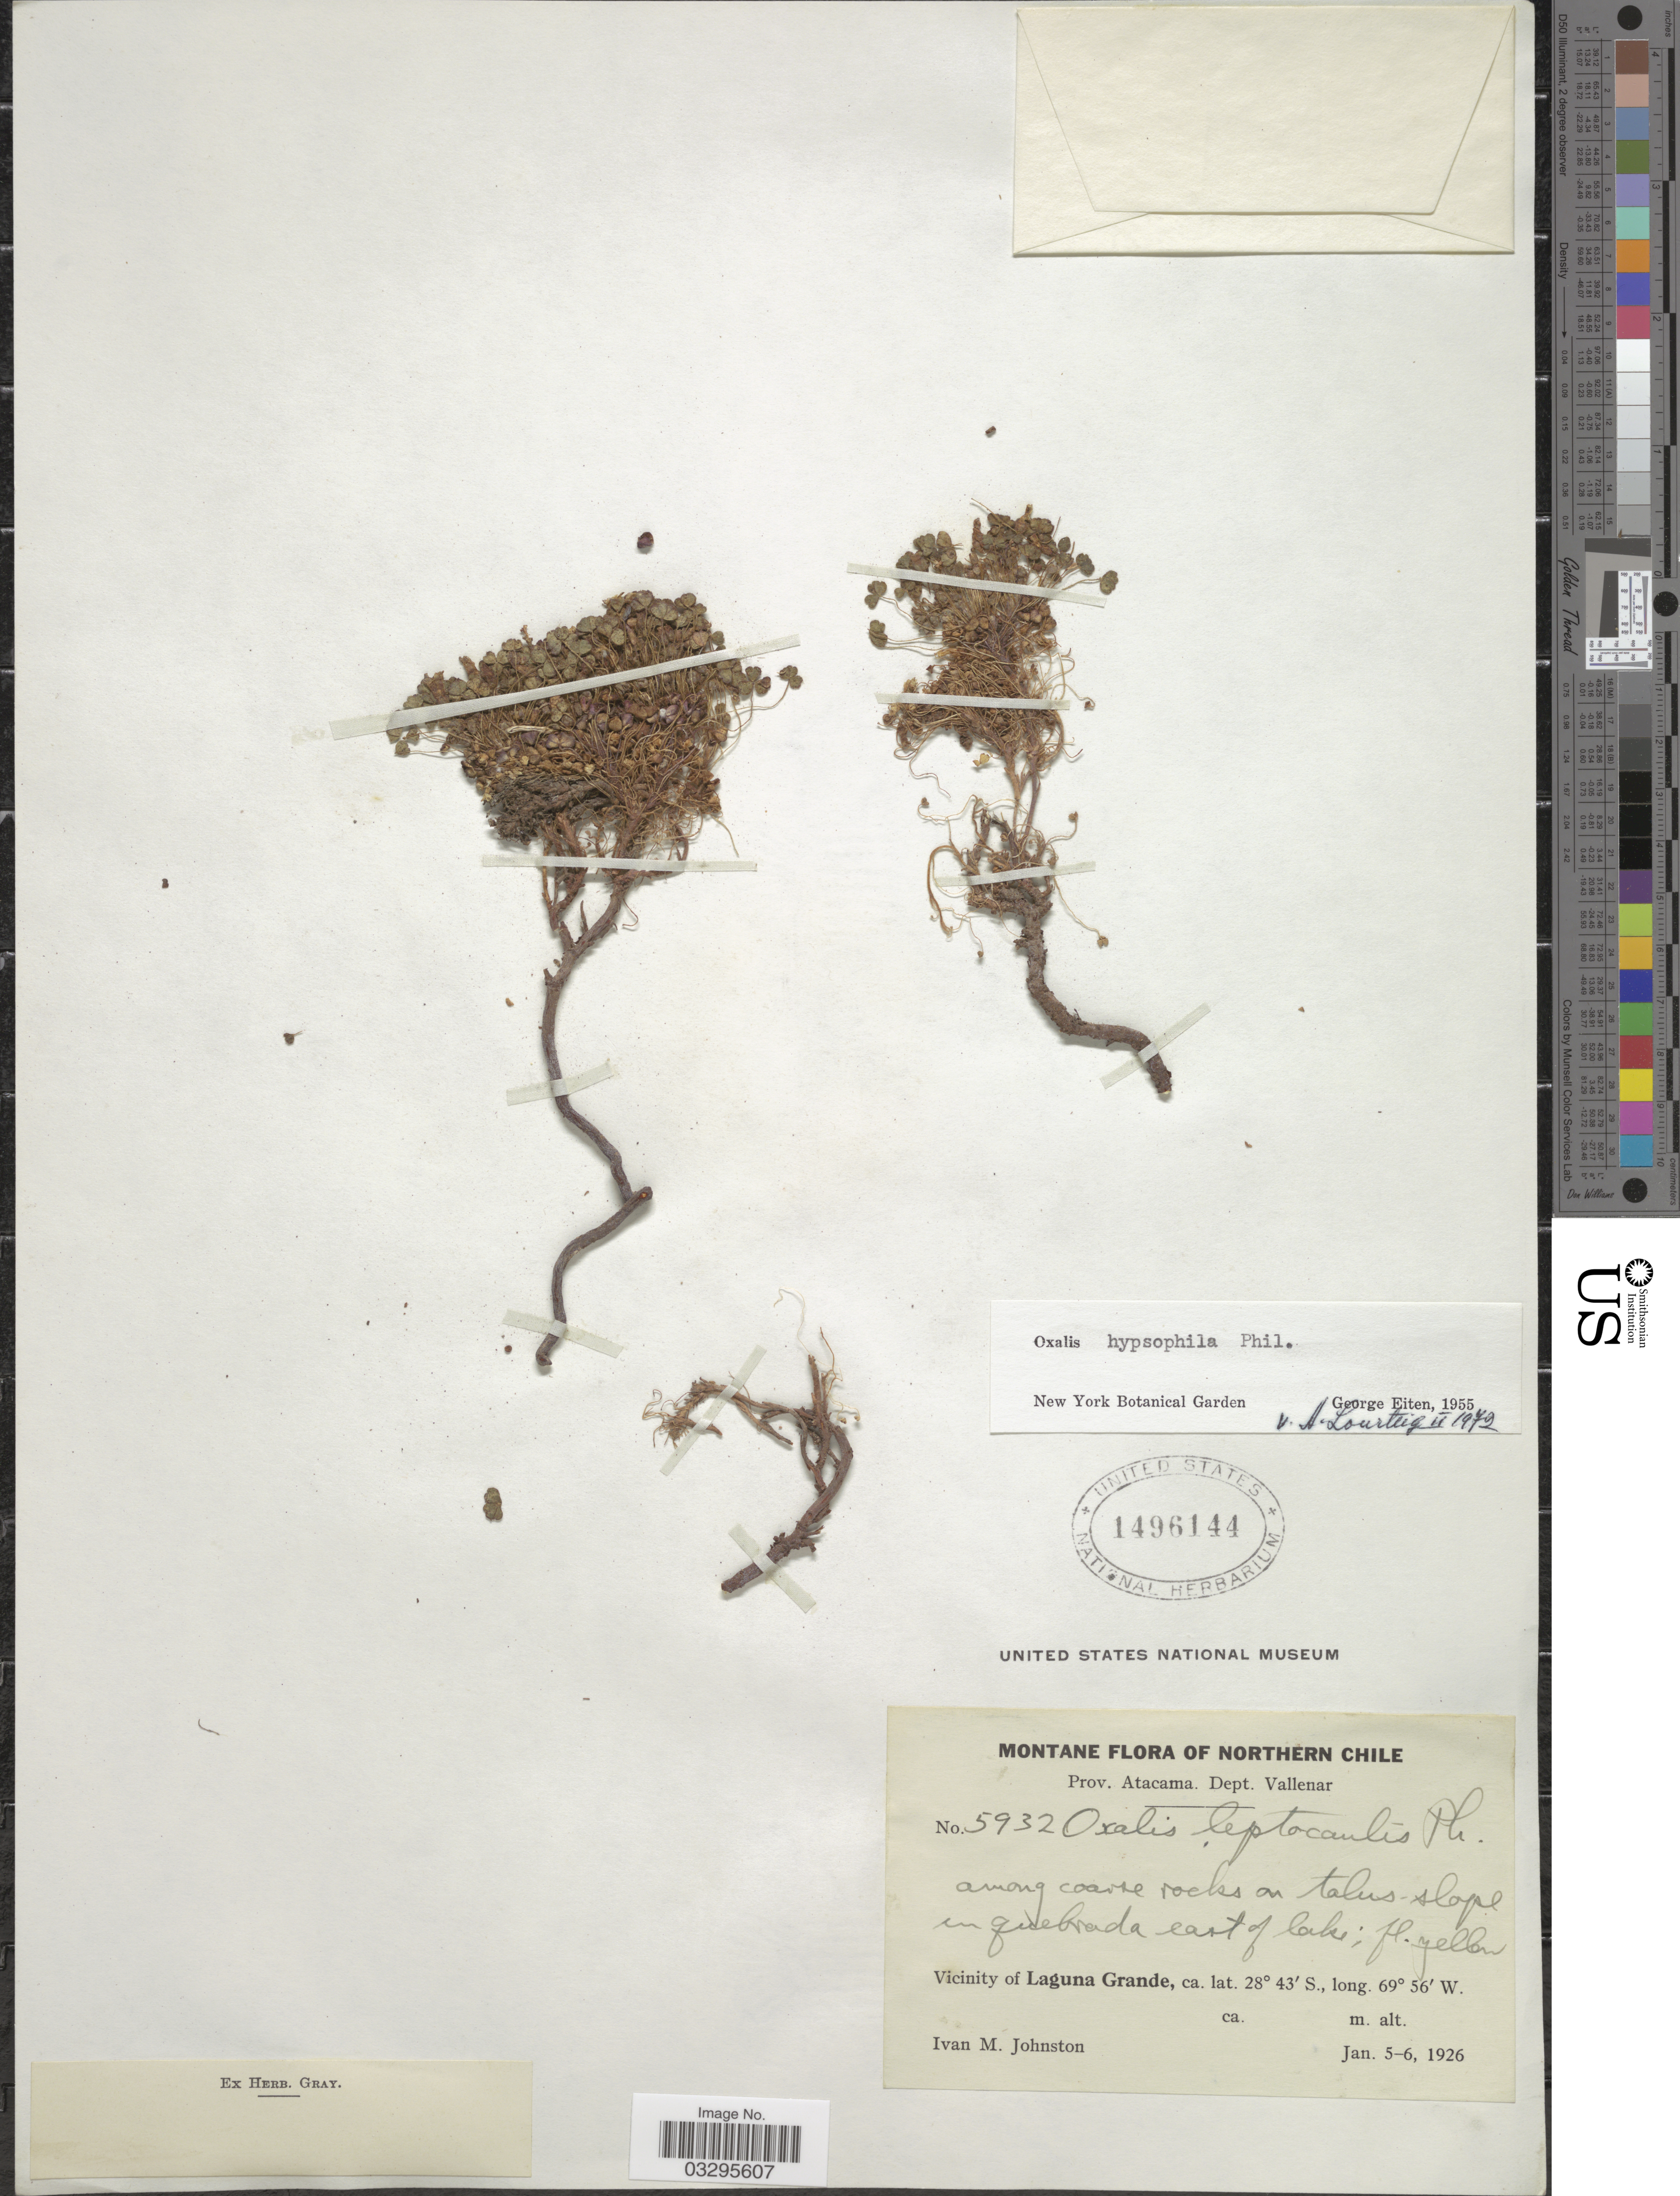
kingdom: Plantae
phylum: Tracheophyta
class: Magnoliopsida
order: Oxalidales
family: Oxalidaceae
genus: Oxalis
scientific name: Oxalis hypsophila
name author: Phil.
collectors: I.M. Johnston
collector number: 5932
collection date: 1926-01-05/1926-01-06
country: Chile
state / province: Atacama (III)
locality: Northern Chile, Dept. Vallenar, Vicinity of Laguna Valeriano.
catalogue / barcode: US 1496144